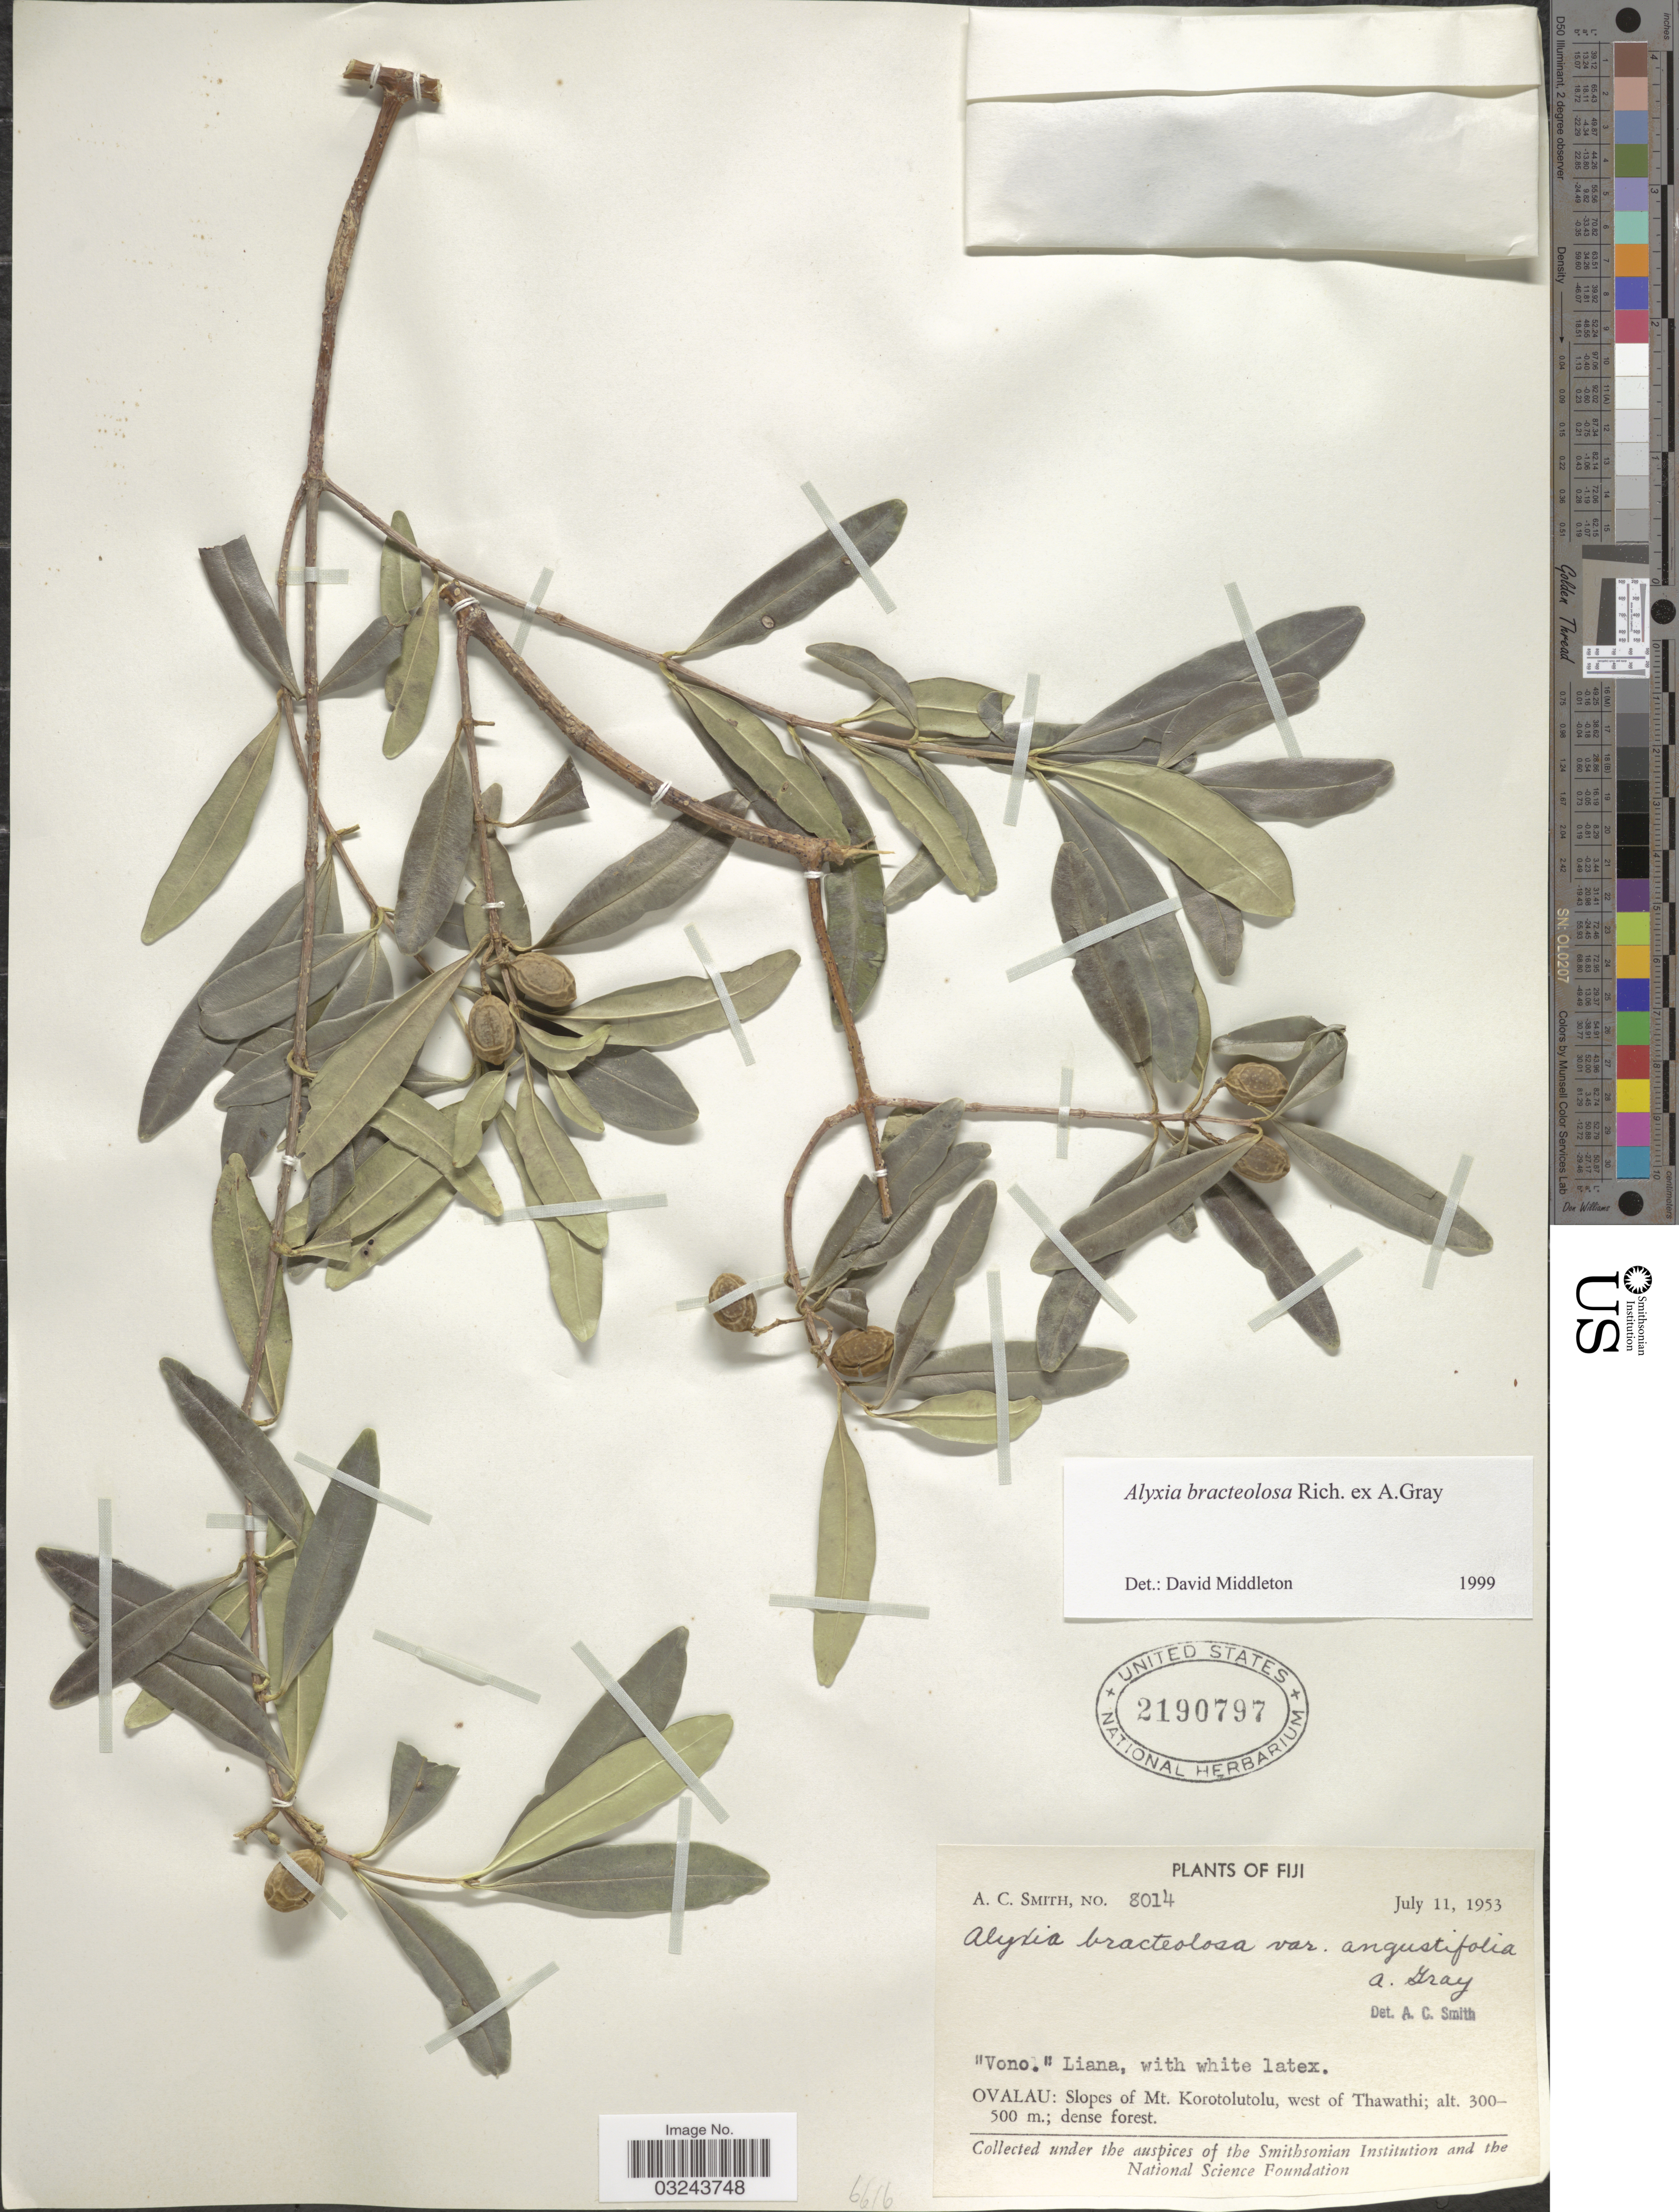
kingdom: Plantae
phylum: Tracheophyta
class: Magnoliopsida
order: Gentianales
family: Apocynaceae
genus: Alyxia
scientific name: Alyxia bracteolosa var. angustifolia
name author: A. Gray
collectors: A. C. Smith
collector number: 8014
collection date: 1953-07-11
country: Fiji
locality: Ovalau: Slopes of Mt. Korotolutolu, west of Thawathi.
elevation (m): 300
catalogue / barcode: US 2190797